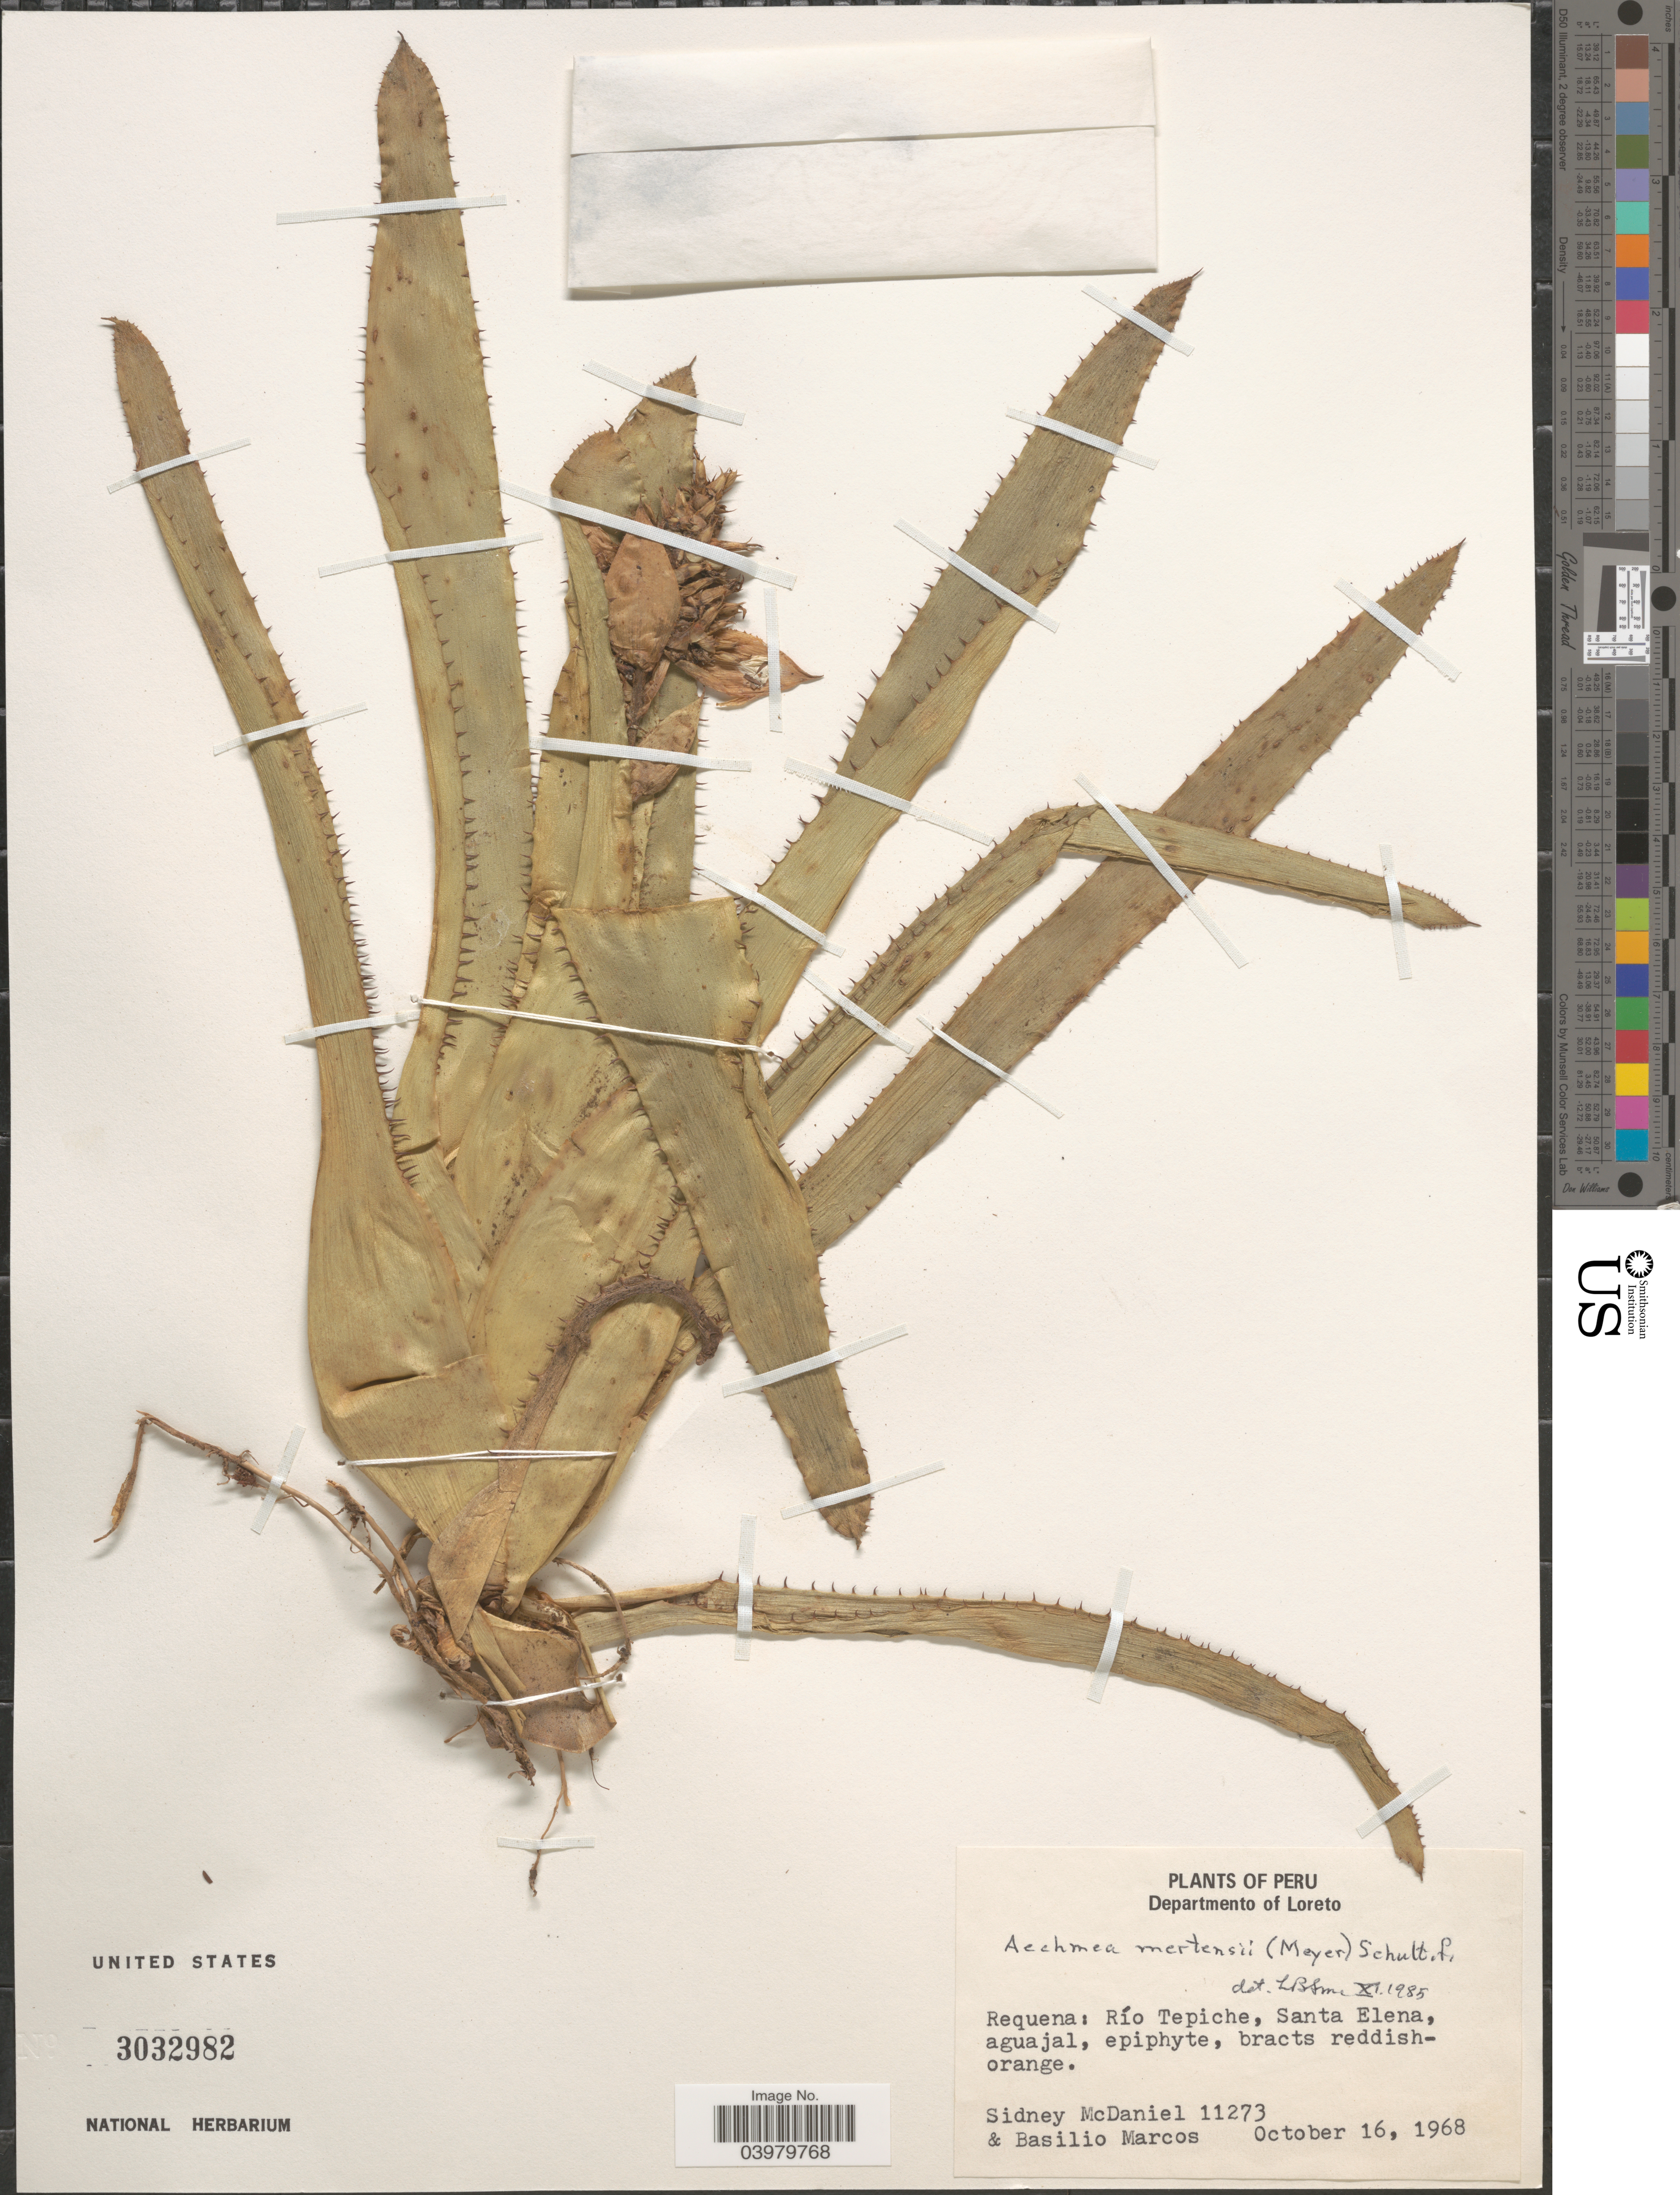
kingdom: Plantae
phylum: Tracheophyta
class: Liliopsida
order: Poales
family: Bromeliaceae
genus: Aechmea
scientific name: Aechmea mertensii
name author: (G. Mey.) Schult. & Schult. f.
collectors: S. McDaniel & B. Marcos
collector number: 11273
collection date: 1968-10-16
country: Peru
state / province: Loreto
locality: Departmento of Loreto. Requena: Río Tepiche, Santa Elena.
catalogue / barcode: US 3032982